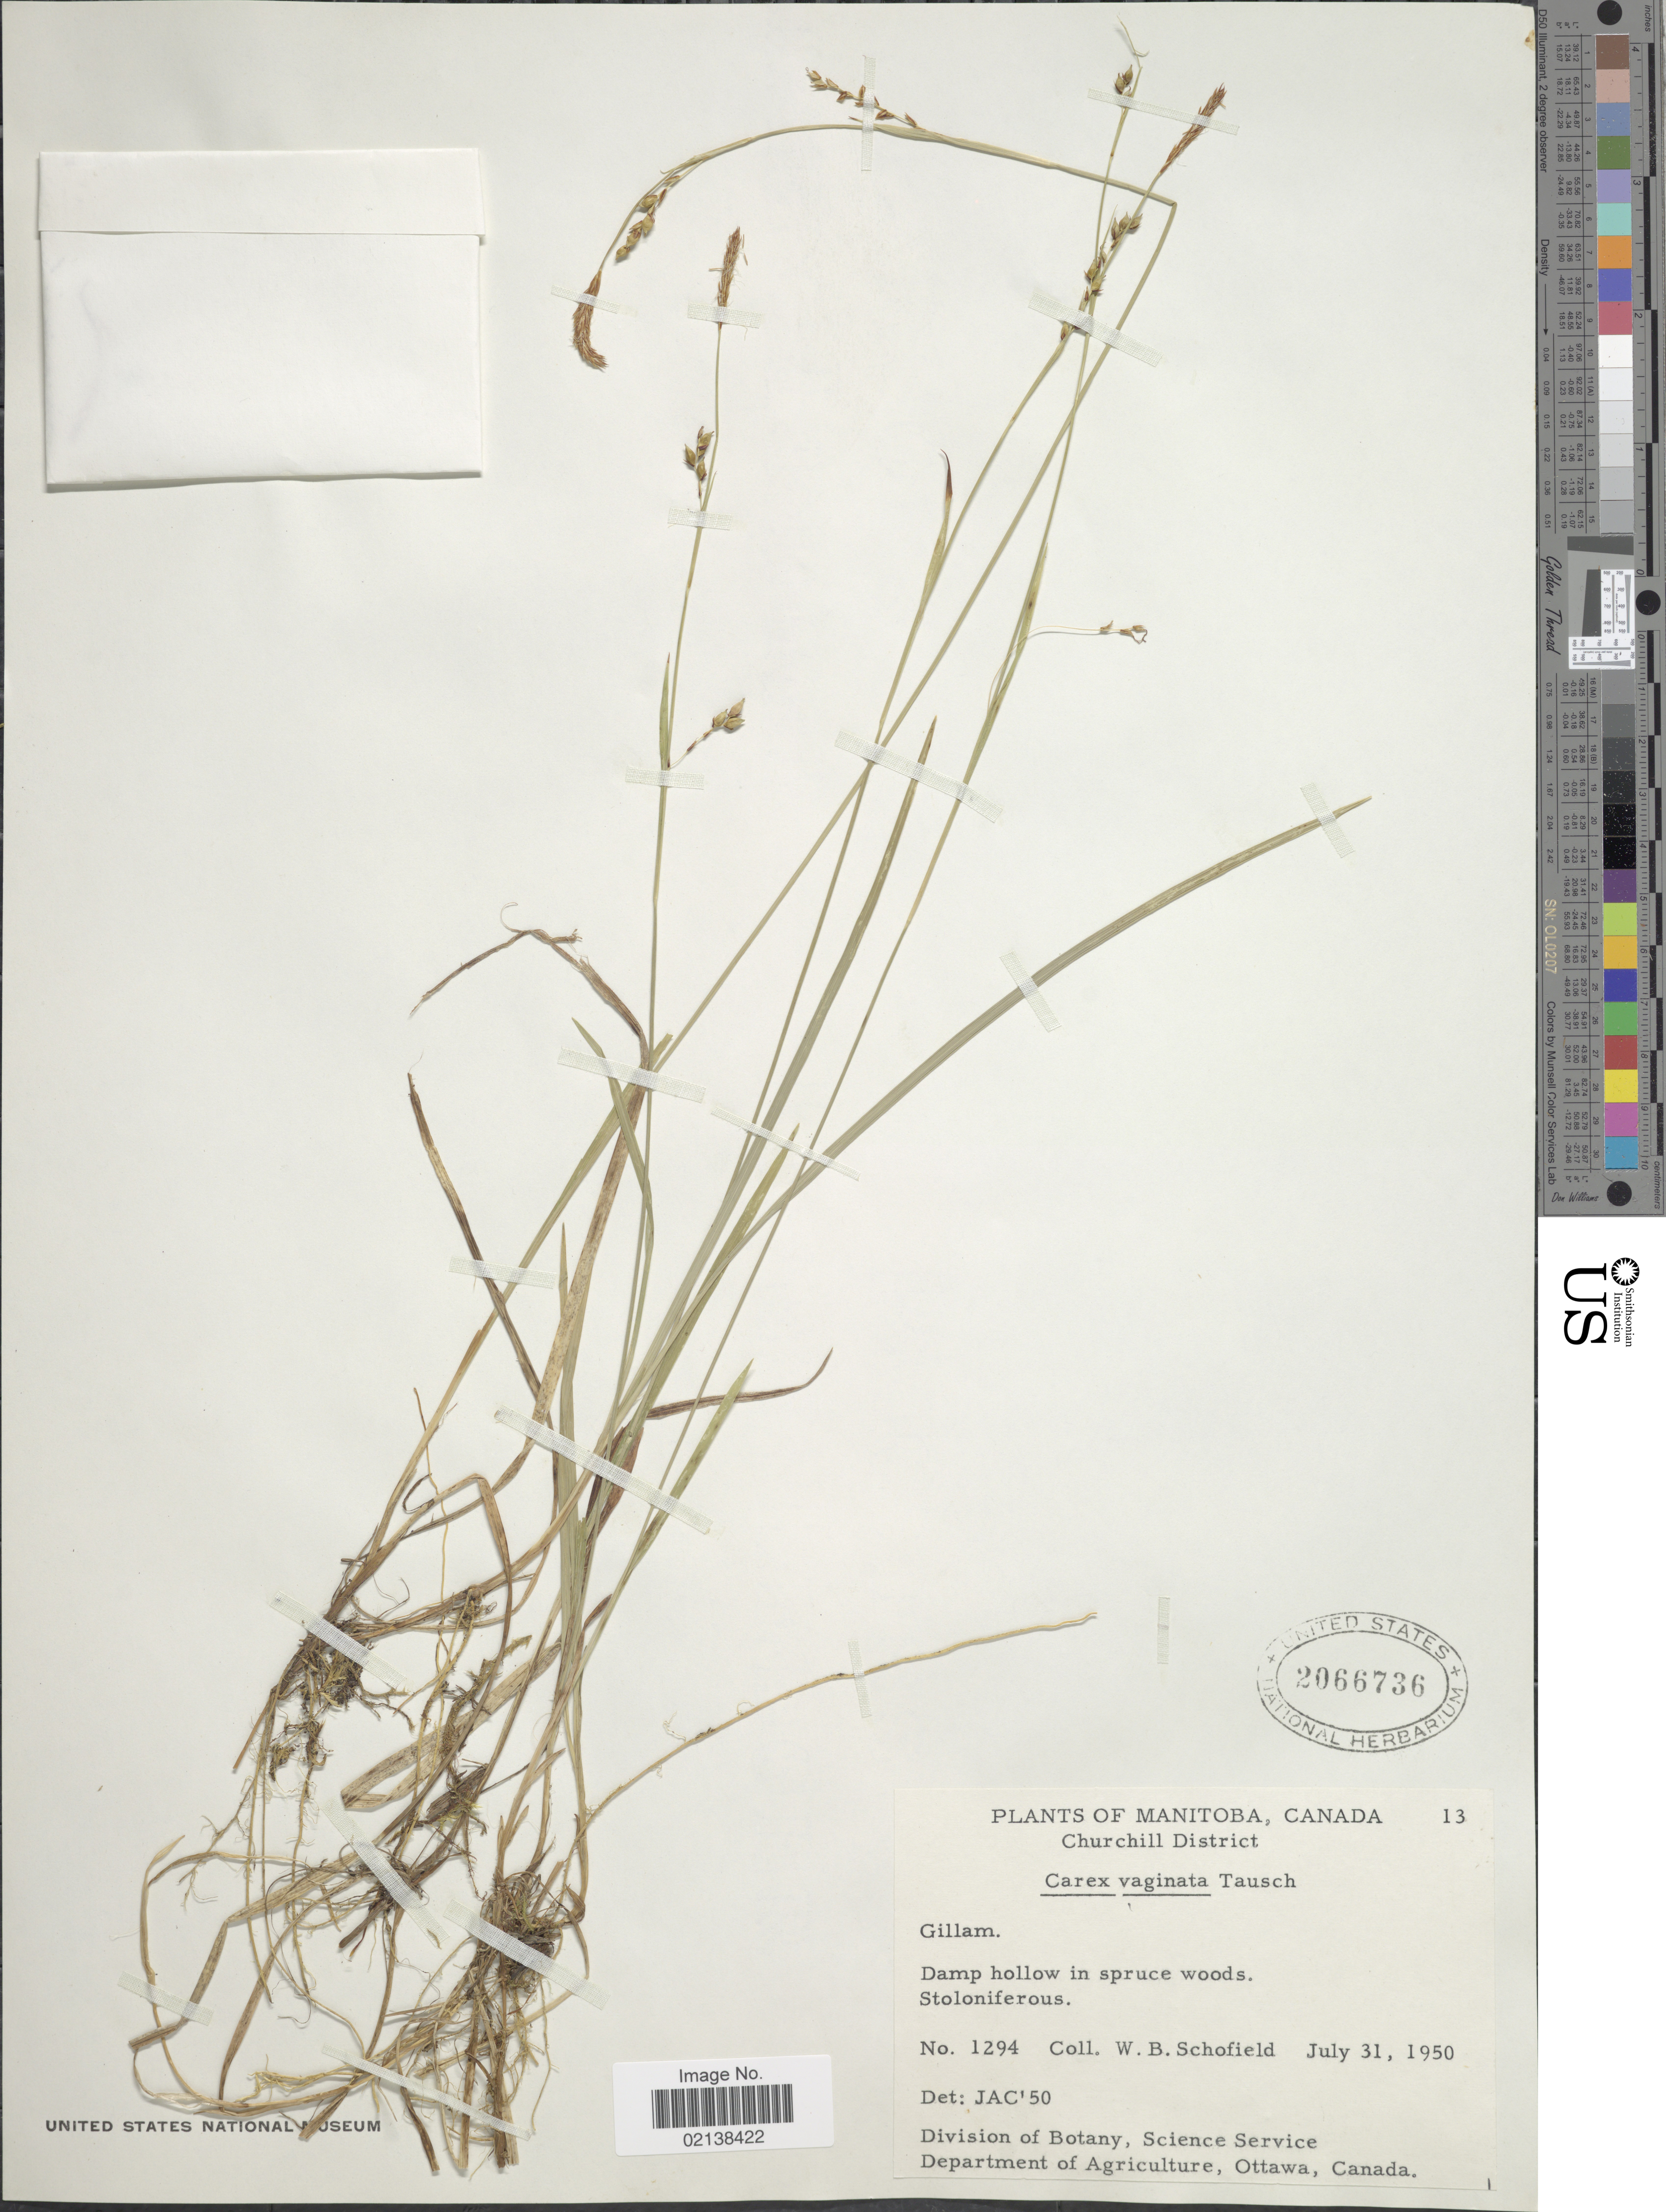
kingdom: Plantae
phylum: Tracheophyta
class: Liliopsida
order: Poales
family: Cyperaceae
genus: Carex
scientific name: Carex vaginata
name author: Tausch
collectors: W. Schofield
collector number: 1294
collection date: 1950-07-31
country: Canada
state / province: Manitoba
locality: Churchill District, Gillam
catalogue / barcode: US 2066736